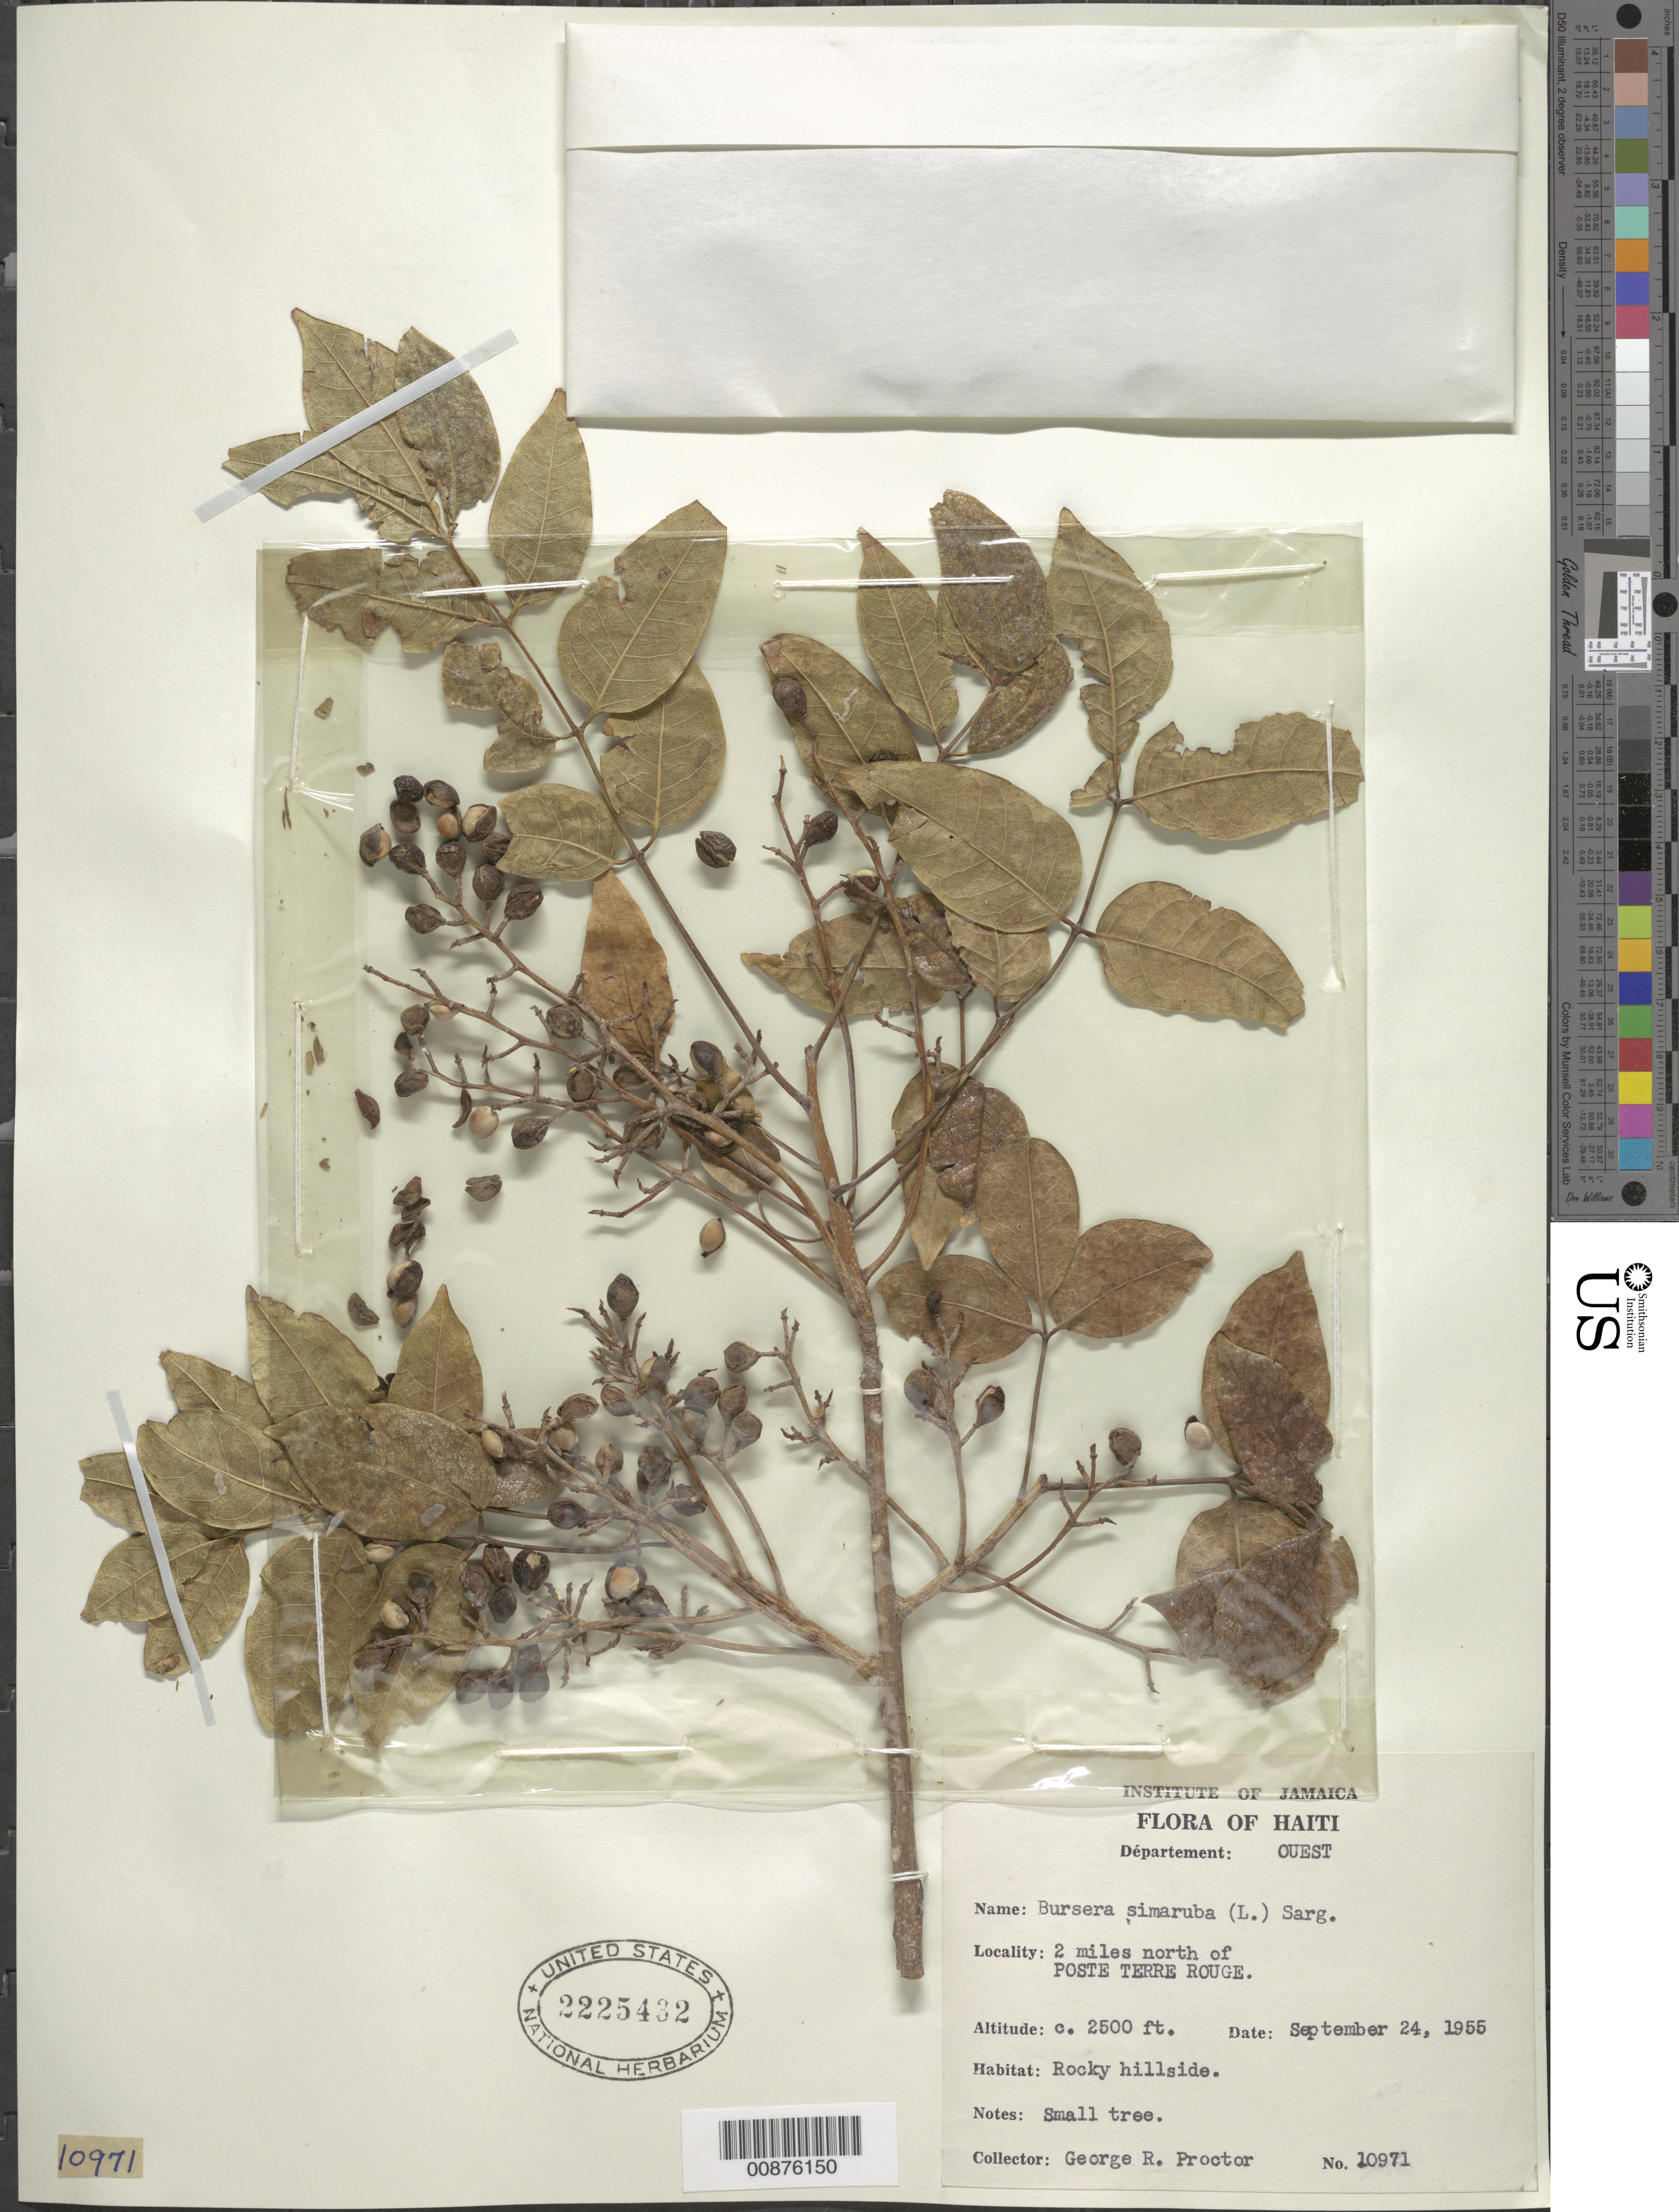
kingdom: Plantae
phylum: Tracheophyta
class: Magnoliopsida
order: Sapindales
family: Burseraceae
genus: Bursera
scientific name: Bursera simaruba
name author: (L.) Sarg.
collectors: G. R. Proctor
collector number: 10971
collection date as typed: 24 Sep 1955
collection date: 1955-09-24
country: Haiti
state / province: Ouest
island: Hispaniola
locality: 2 miles N of Poste Terre Rouge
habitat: Rocky hillside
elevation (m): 762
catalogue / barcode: US 2225432